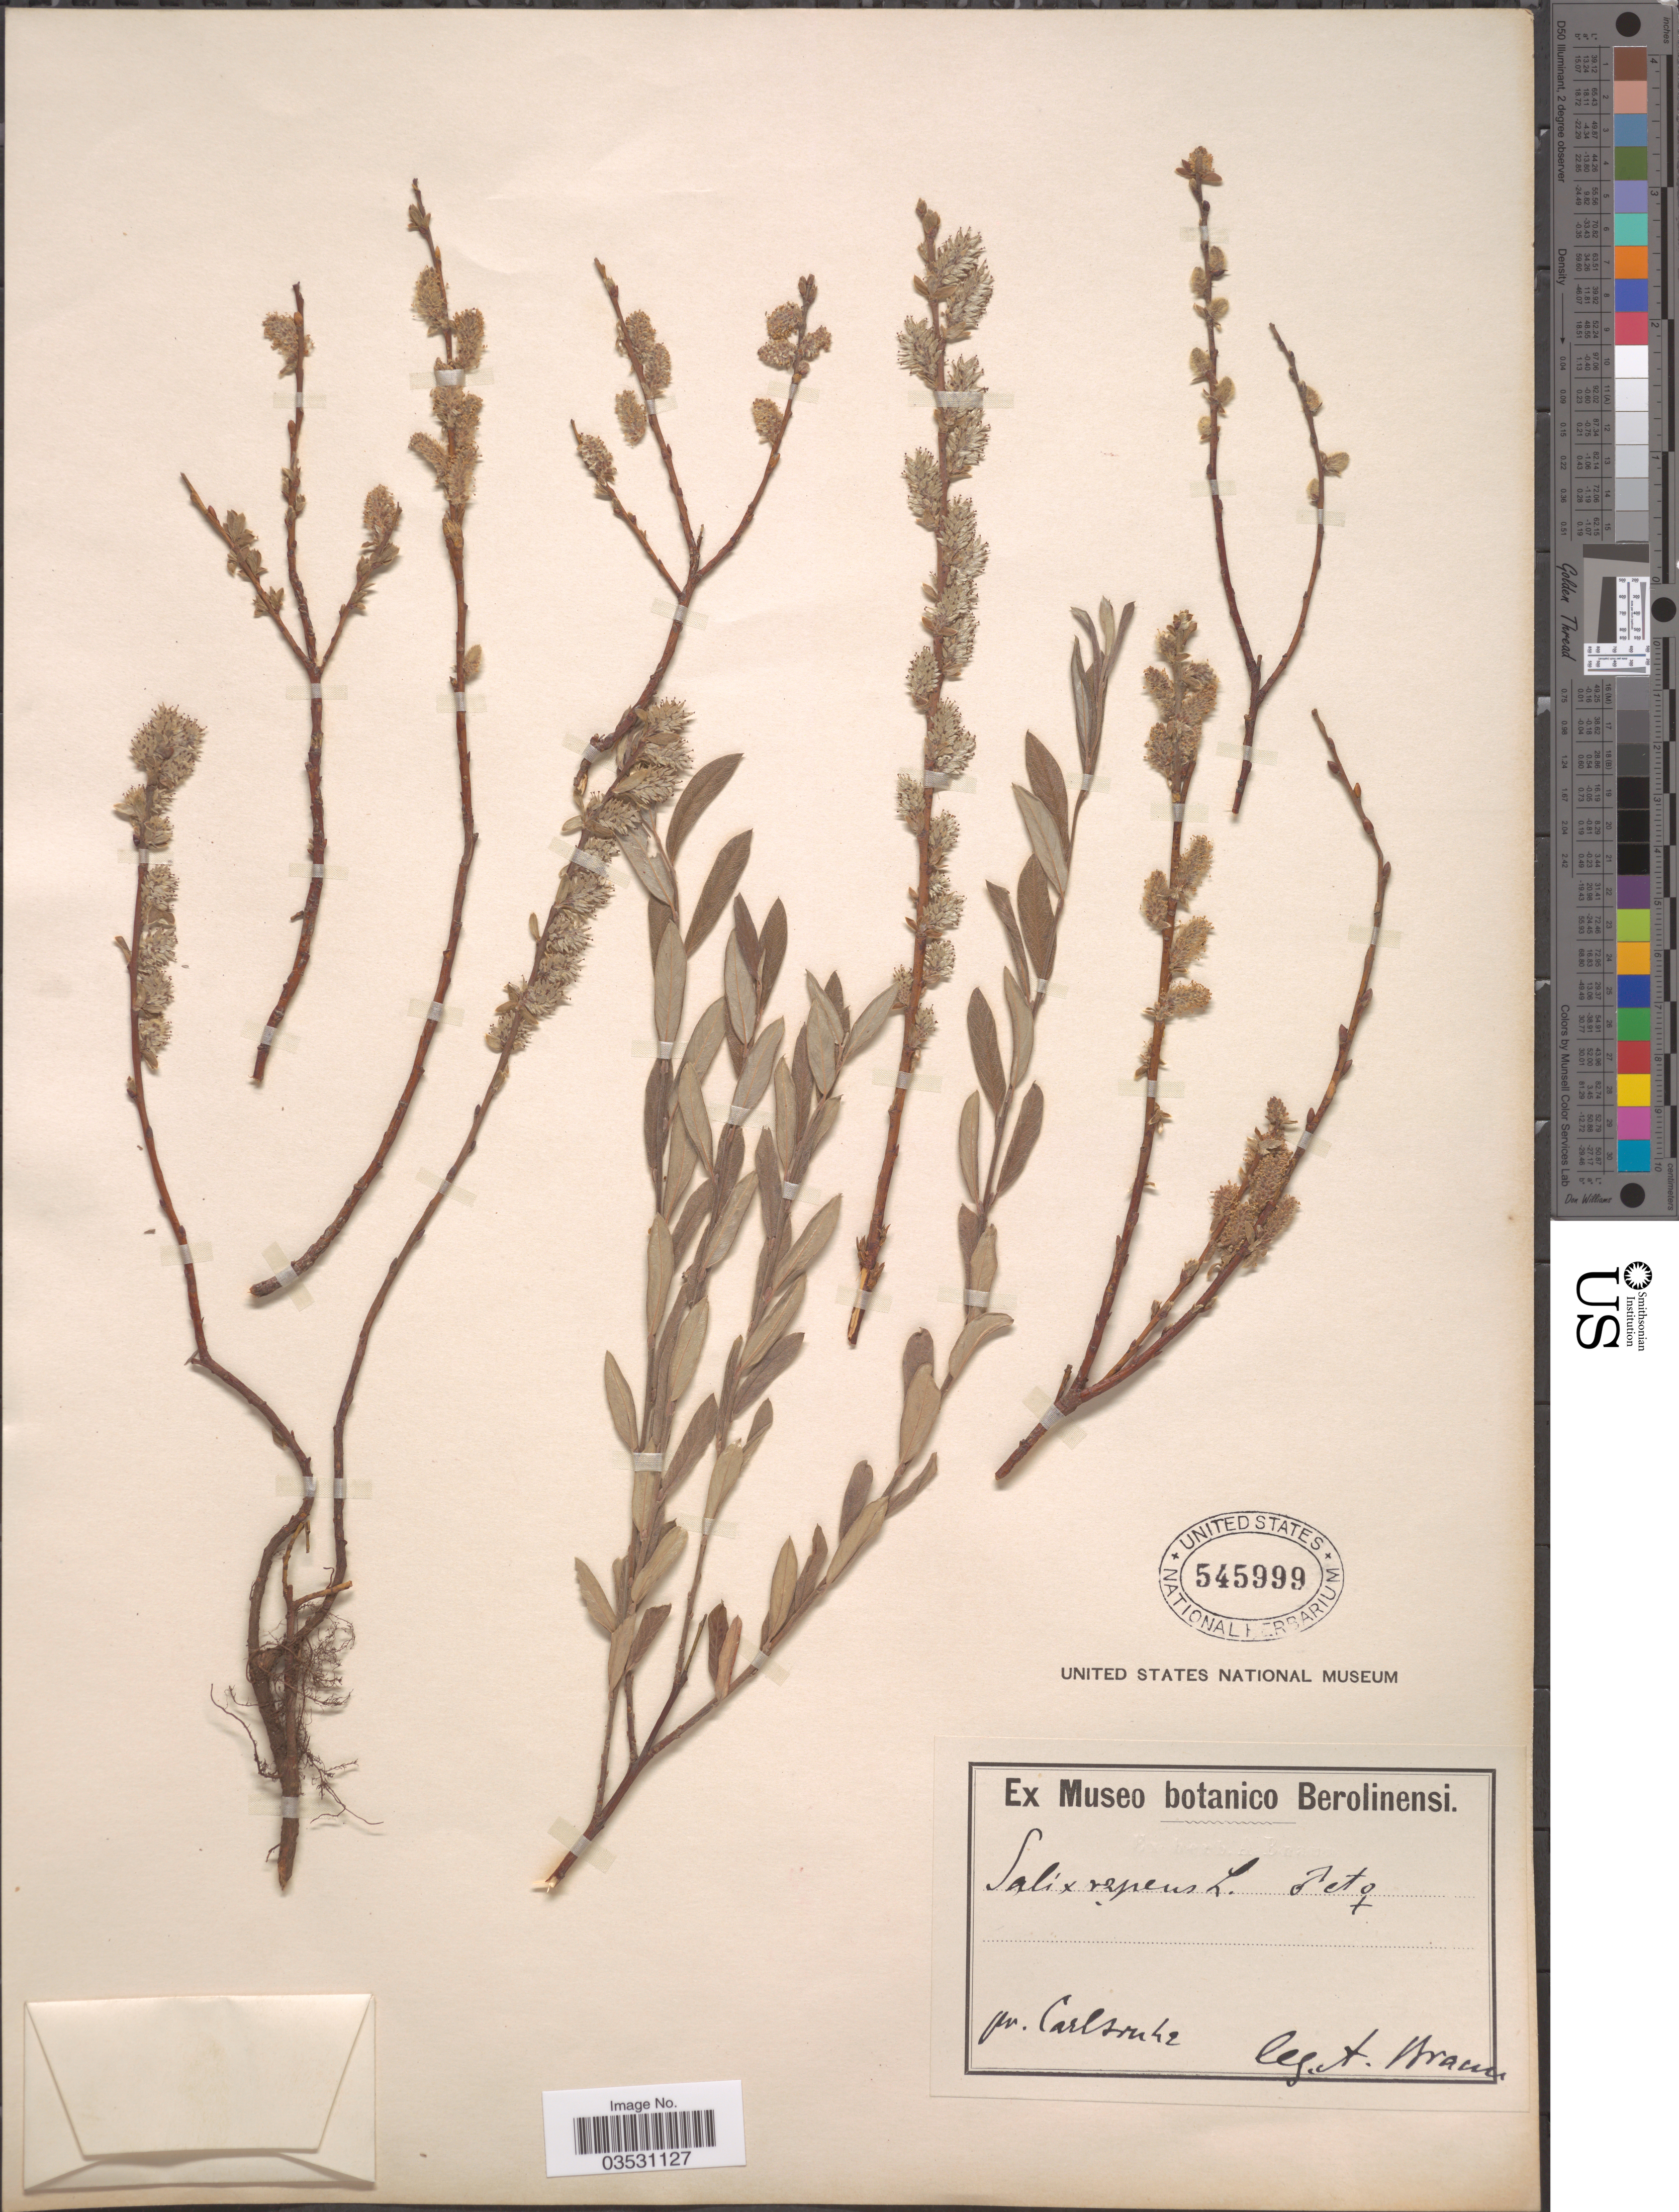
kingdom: Plantae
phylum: Tracheophyta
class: Magnoliopsida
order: Malpighiales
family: Salicaceae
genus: Salix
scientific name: Salix repens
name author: L.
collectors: A. Braun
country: Germany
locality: Pr. Carlsruhe.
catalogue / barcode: US 545999